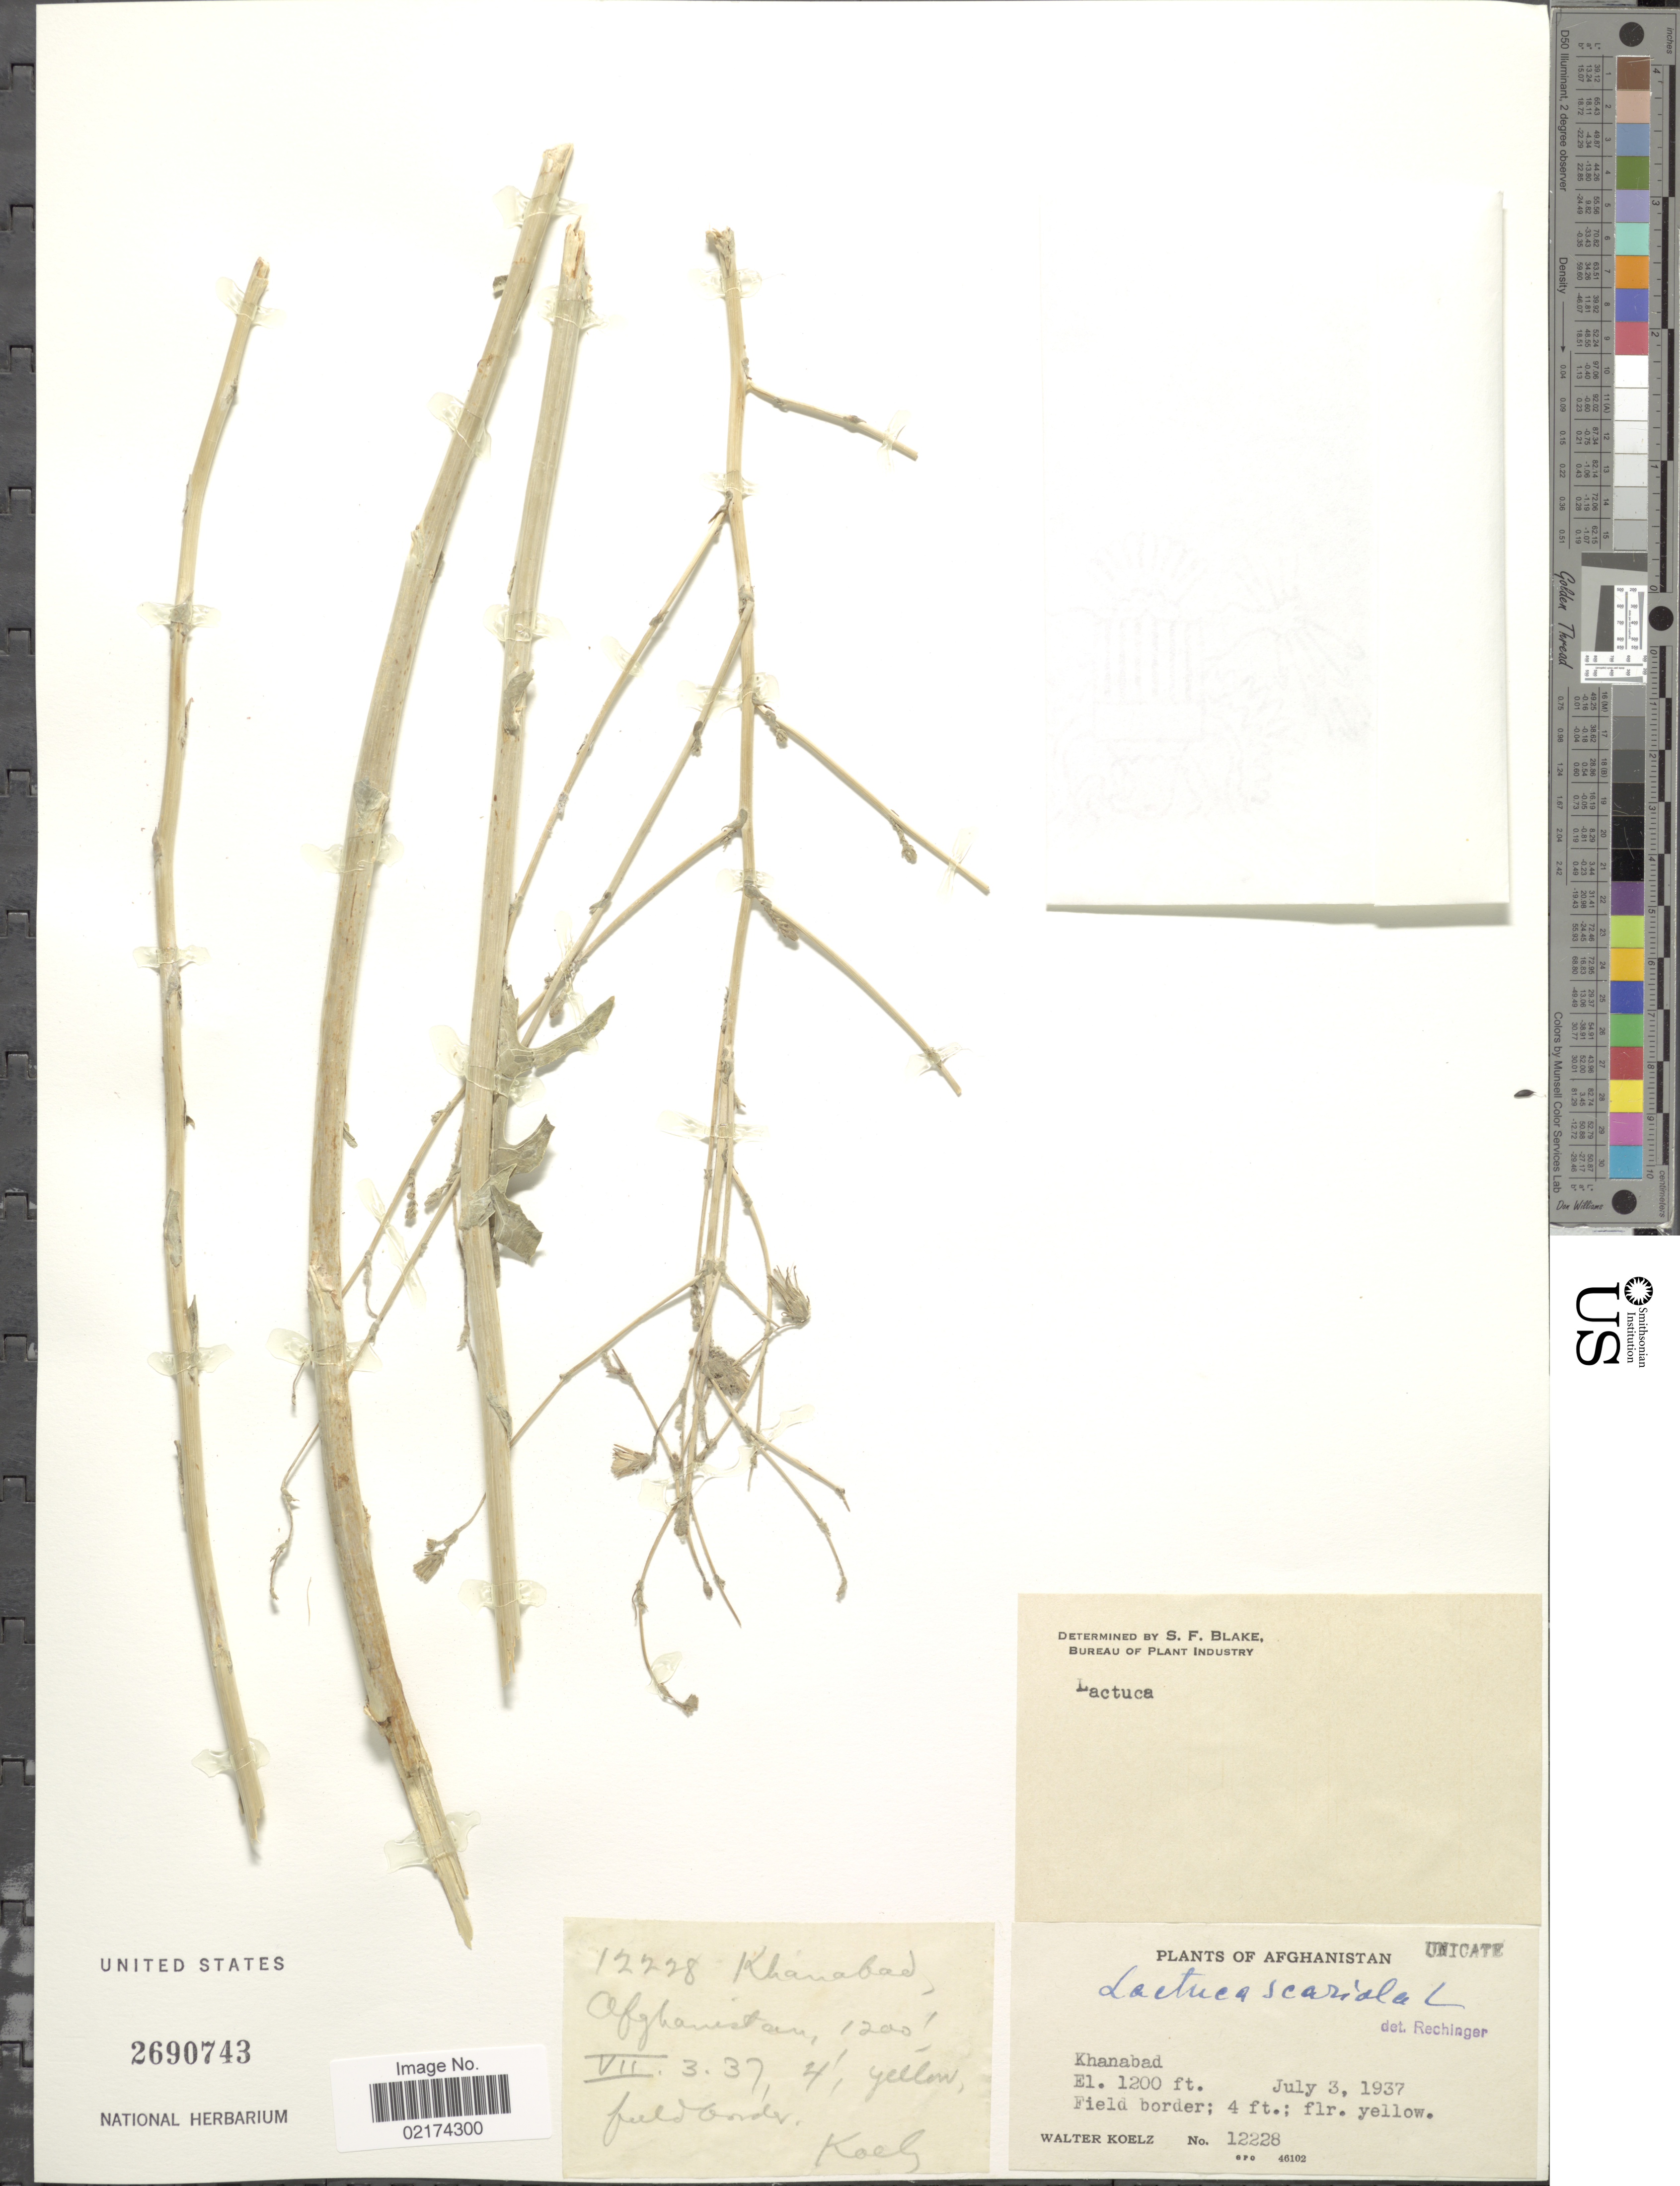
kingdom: Plantae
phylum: Tracheophyta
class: Magnoliopsida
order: Asterales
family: Asteraceae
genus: Lactuca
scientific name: Lactuca serriola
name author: L.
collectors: W. N. Koelz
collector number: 12228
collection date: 1937-07-03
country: Afghanistan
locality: Khanabad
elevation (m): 366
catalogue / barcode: US 2690743